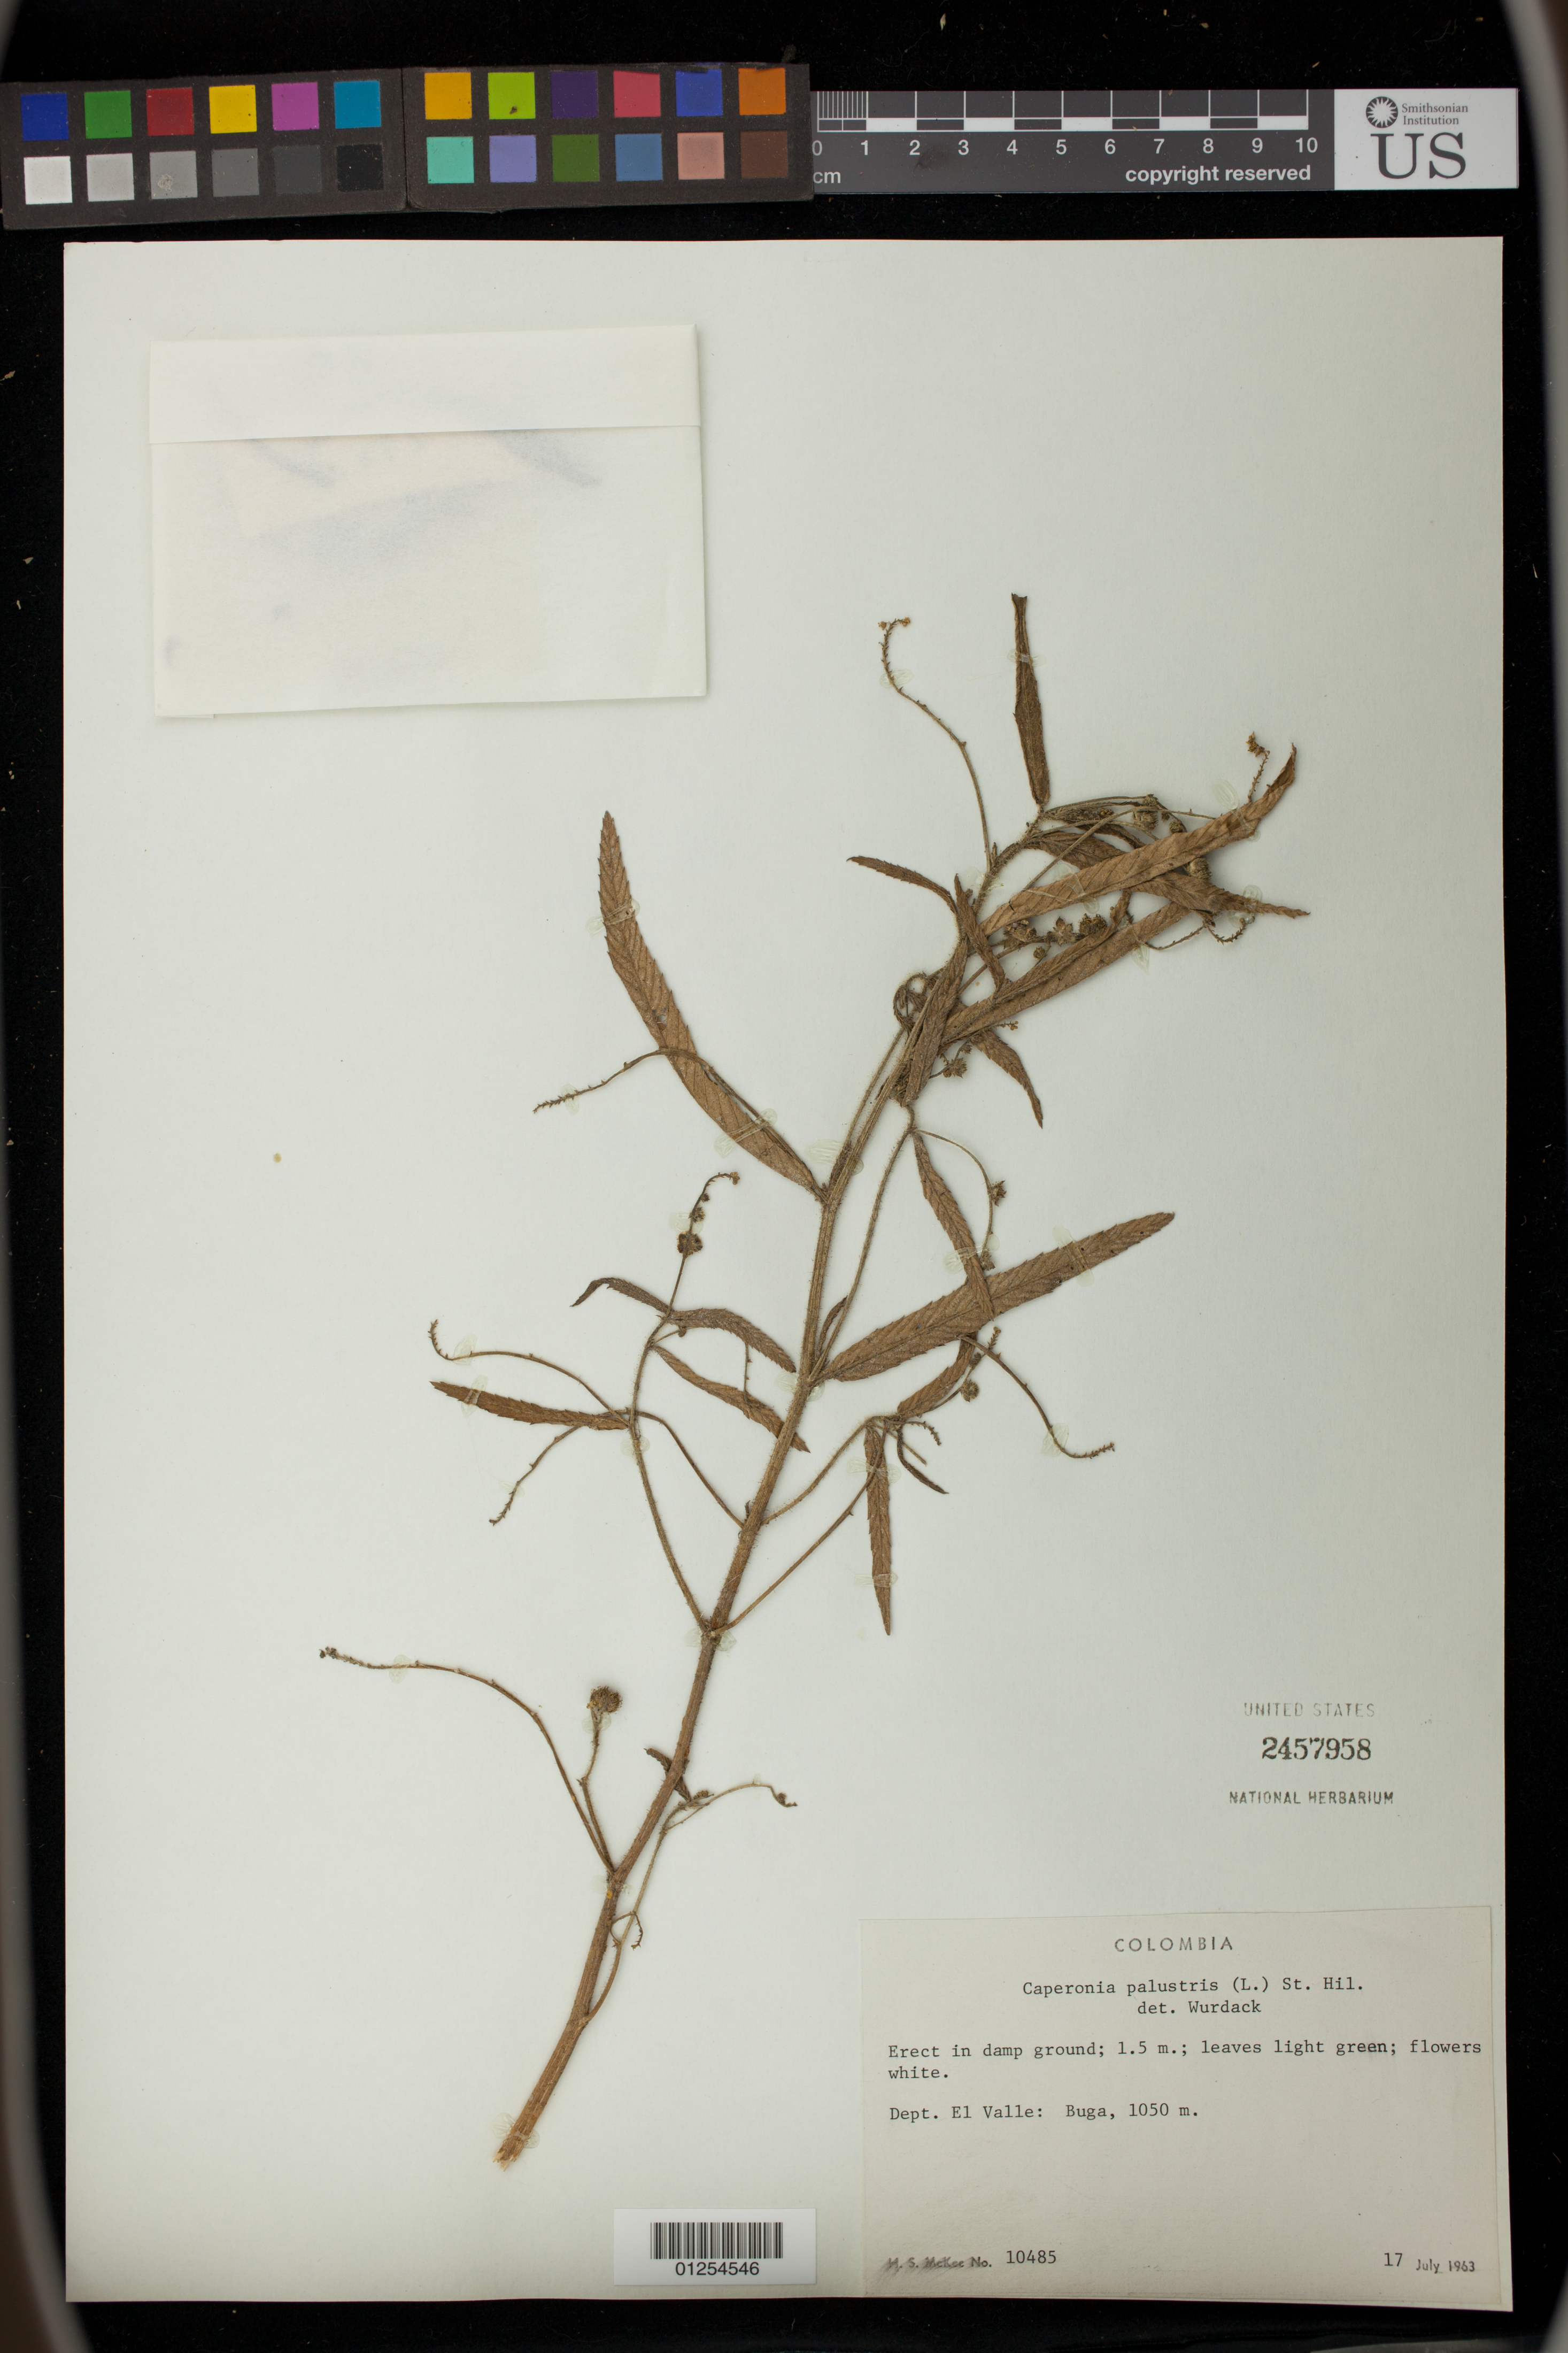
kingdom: Plantae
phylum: Tracheophyta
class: Magnoliopsida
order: Malpighiales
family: Euphorbiaceae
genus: Caperonia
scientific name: Caperonia palustris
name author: (L.) A. St.-Hil.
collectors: H. S. McKee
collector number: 10485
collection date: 1963-07-17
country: Colombia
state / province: Valle del Cauca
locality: Buga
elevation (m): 1050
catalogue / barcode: US 2457958